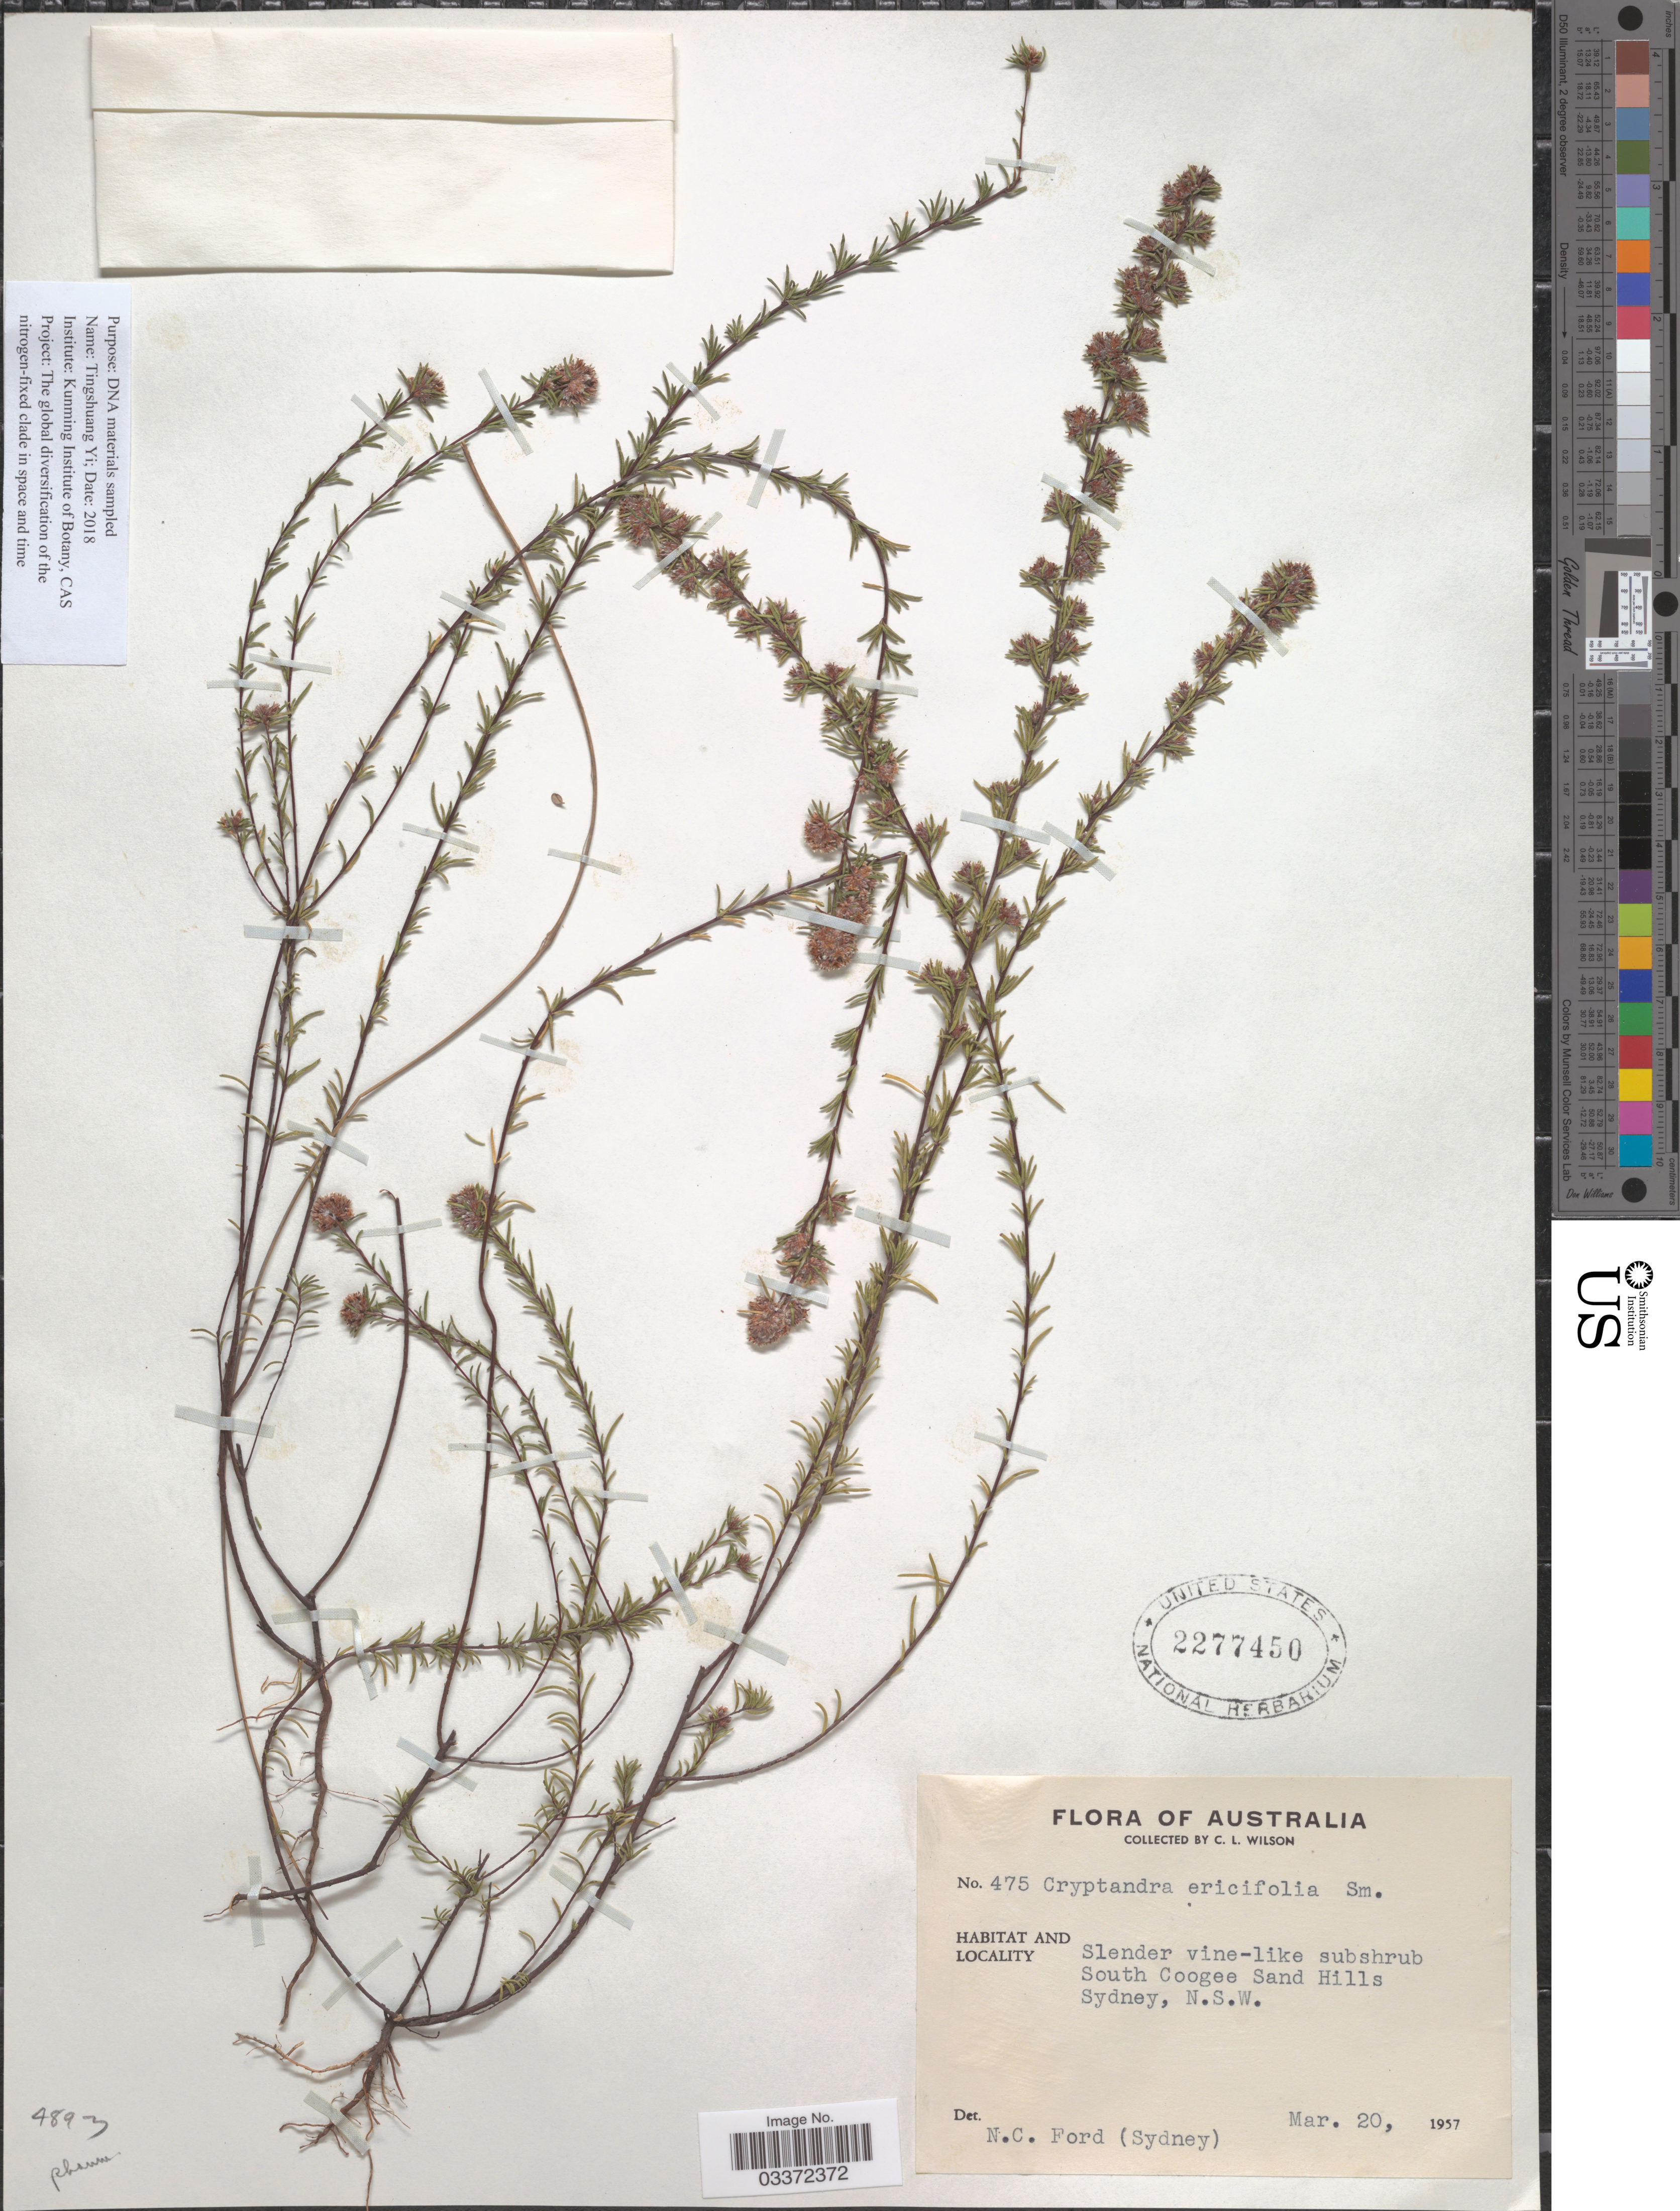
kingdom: Plantae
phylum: Tracheophyta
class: Magnoliopsida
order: Rosales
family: Rhamnaceae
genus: Cryptandra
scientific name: Cryptandra ericifolia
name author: Rudge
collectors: C. L. Wilson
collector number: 475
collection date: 1957-03-20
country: Australia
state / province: New South Wales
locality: South Coogee Sand Hills Sydney.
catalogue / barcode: US 2277450